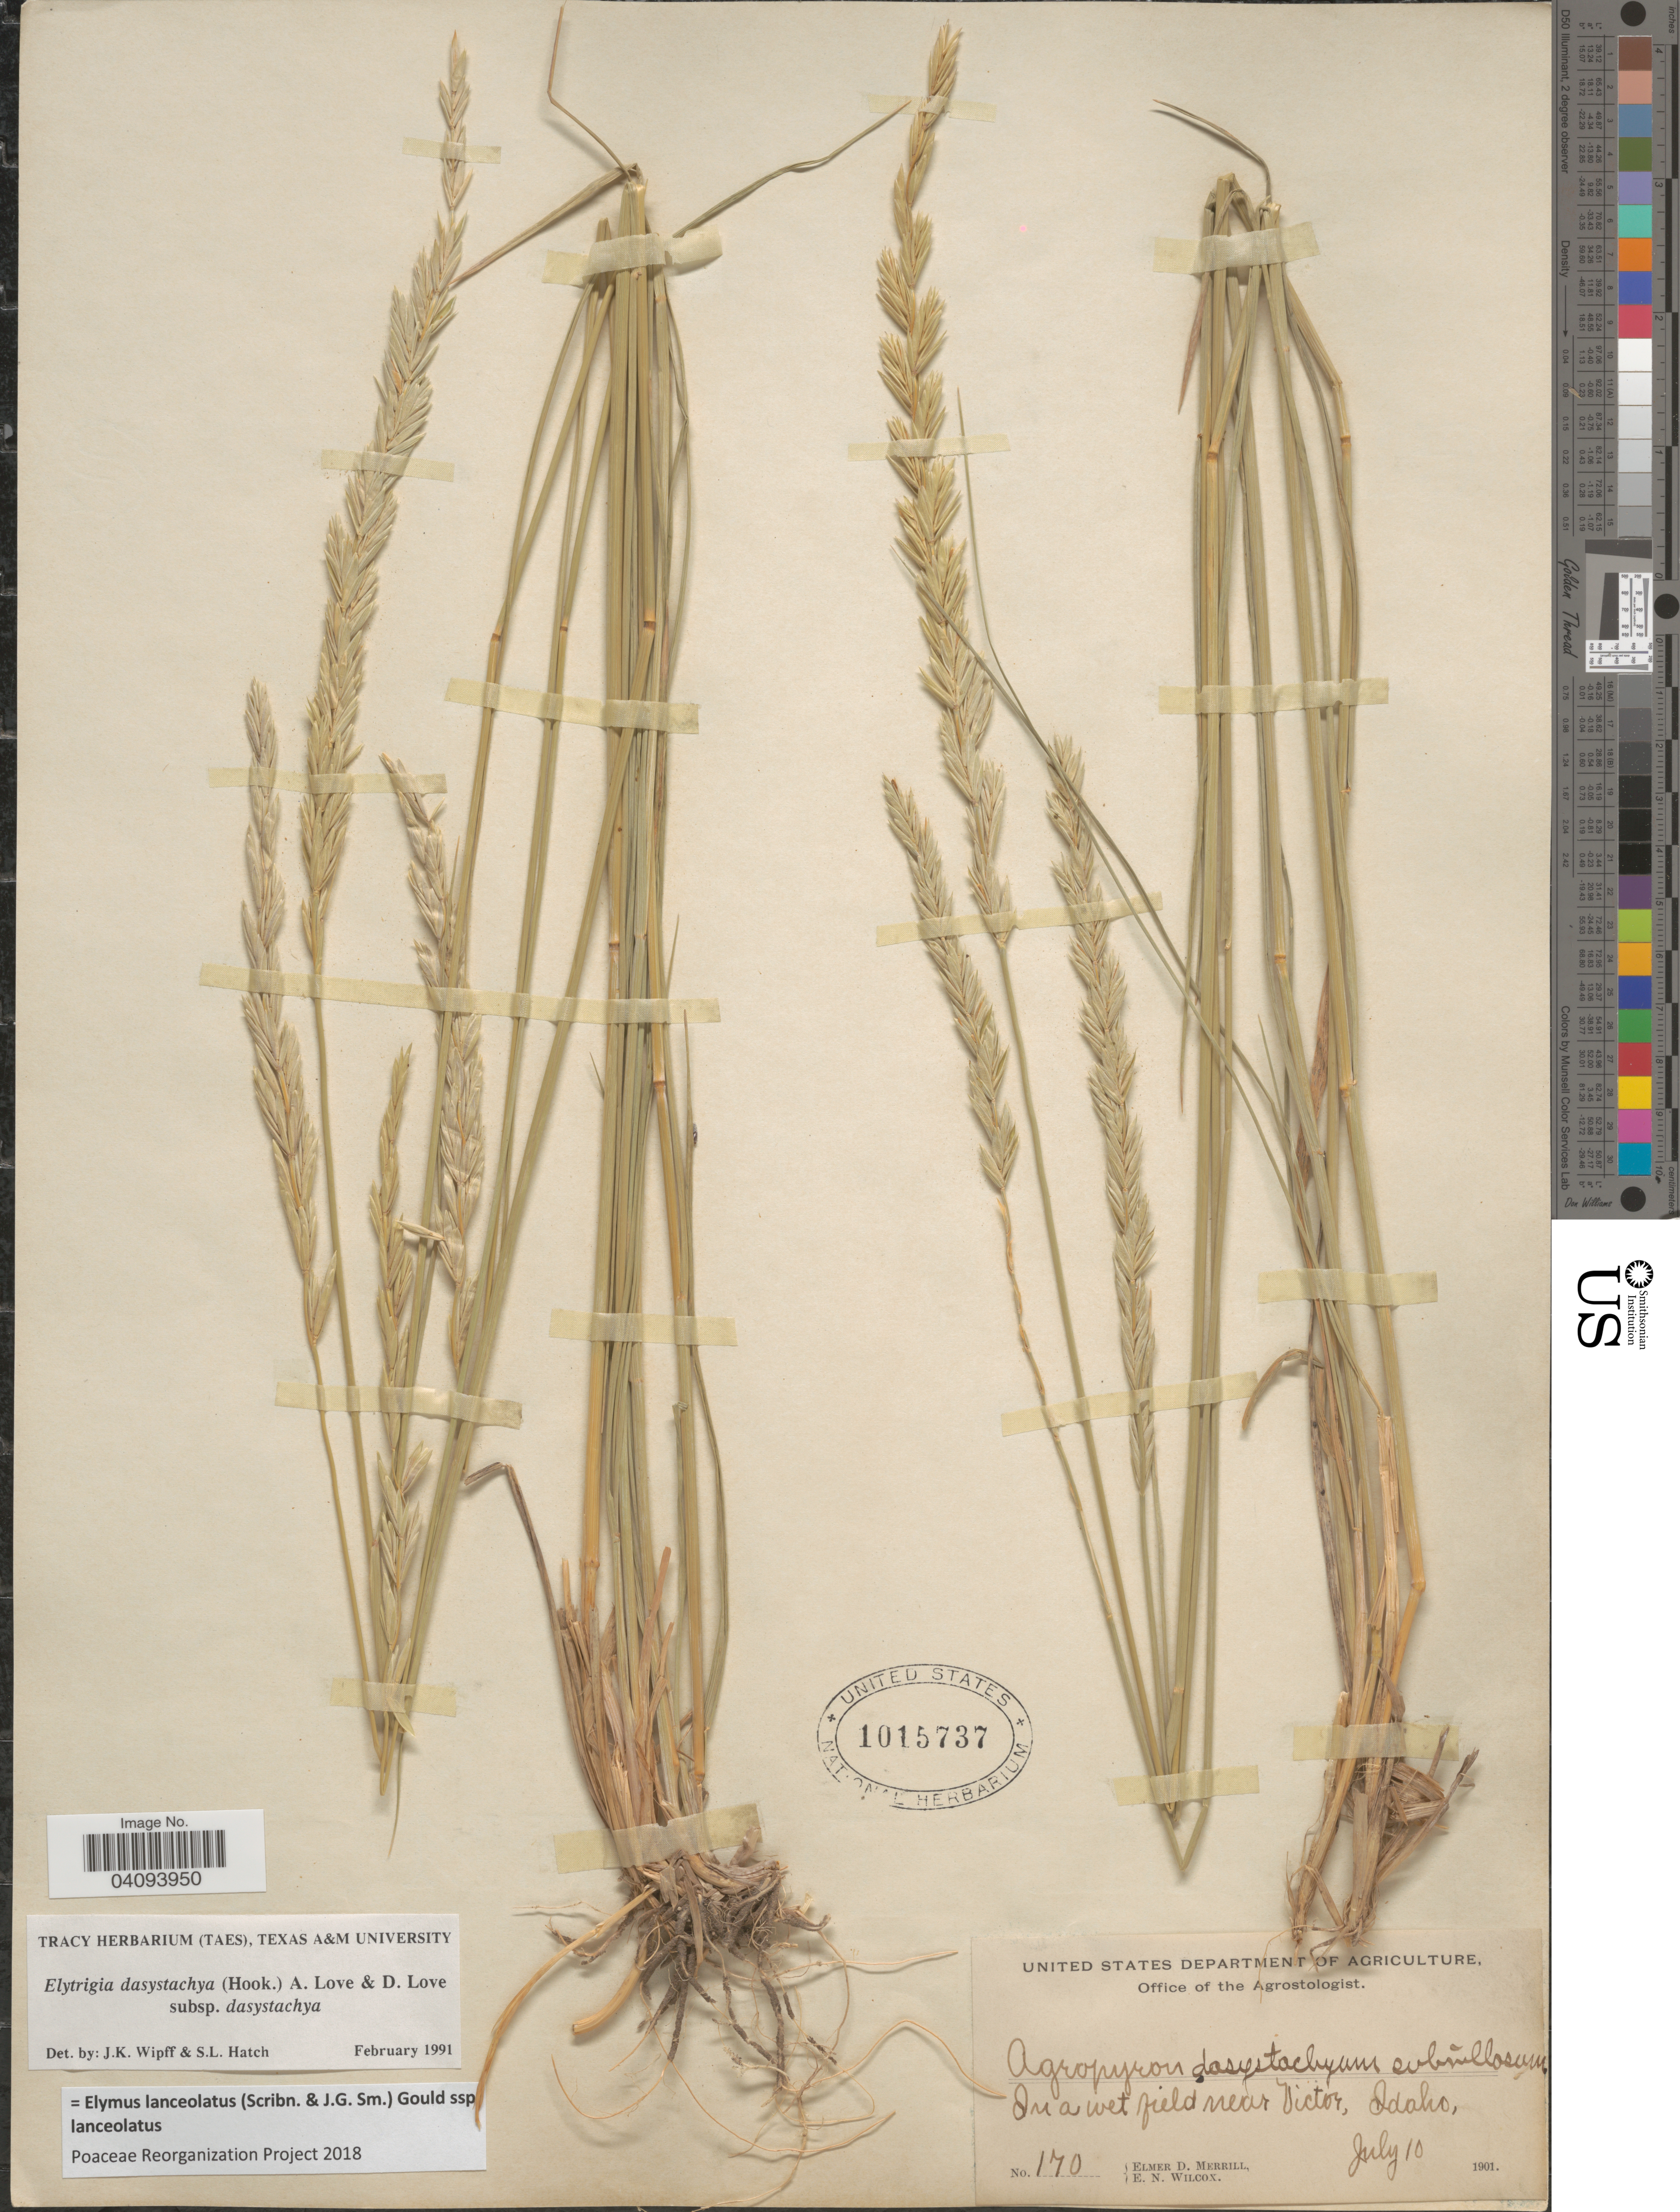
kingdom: Plantae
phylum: Tracheophyta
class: Liliopsida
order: Poales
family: Poaceae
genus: Elymus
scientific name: Elymus lanceolatus subsp. lanceolatus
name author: (Scribn. & J.G. Sm.) Gould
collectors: E. D. Merrill & E. Wilcox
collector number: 170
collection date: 1901-07-10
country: United States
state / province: Idaho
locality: In a wet field near Victor.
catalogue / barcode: US 1015737